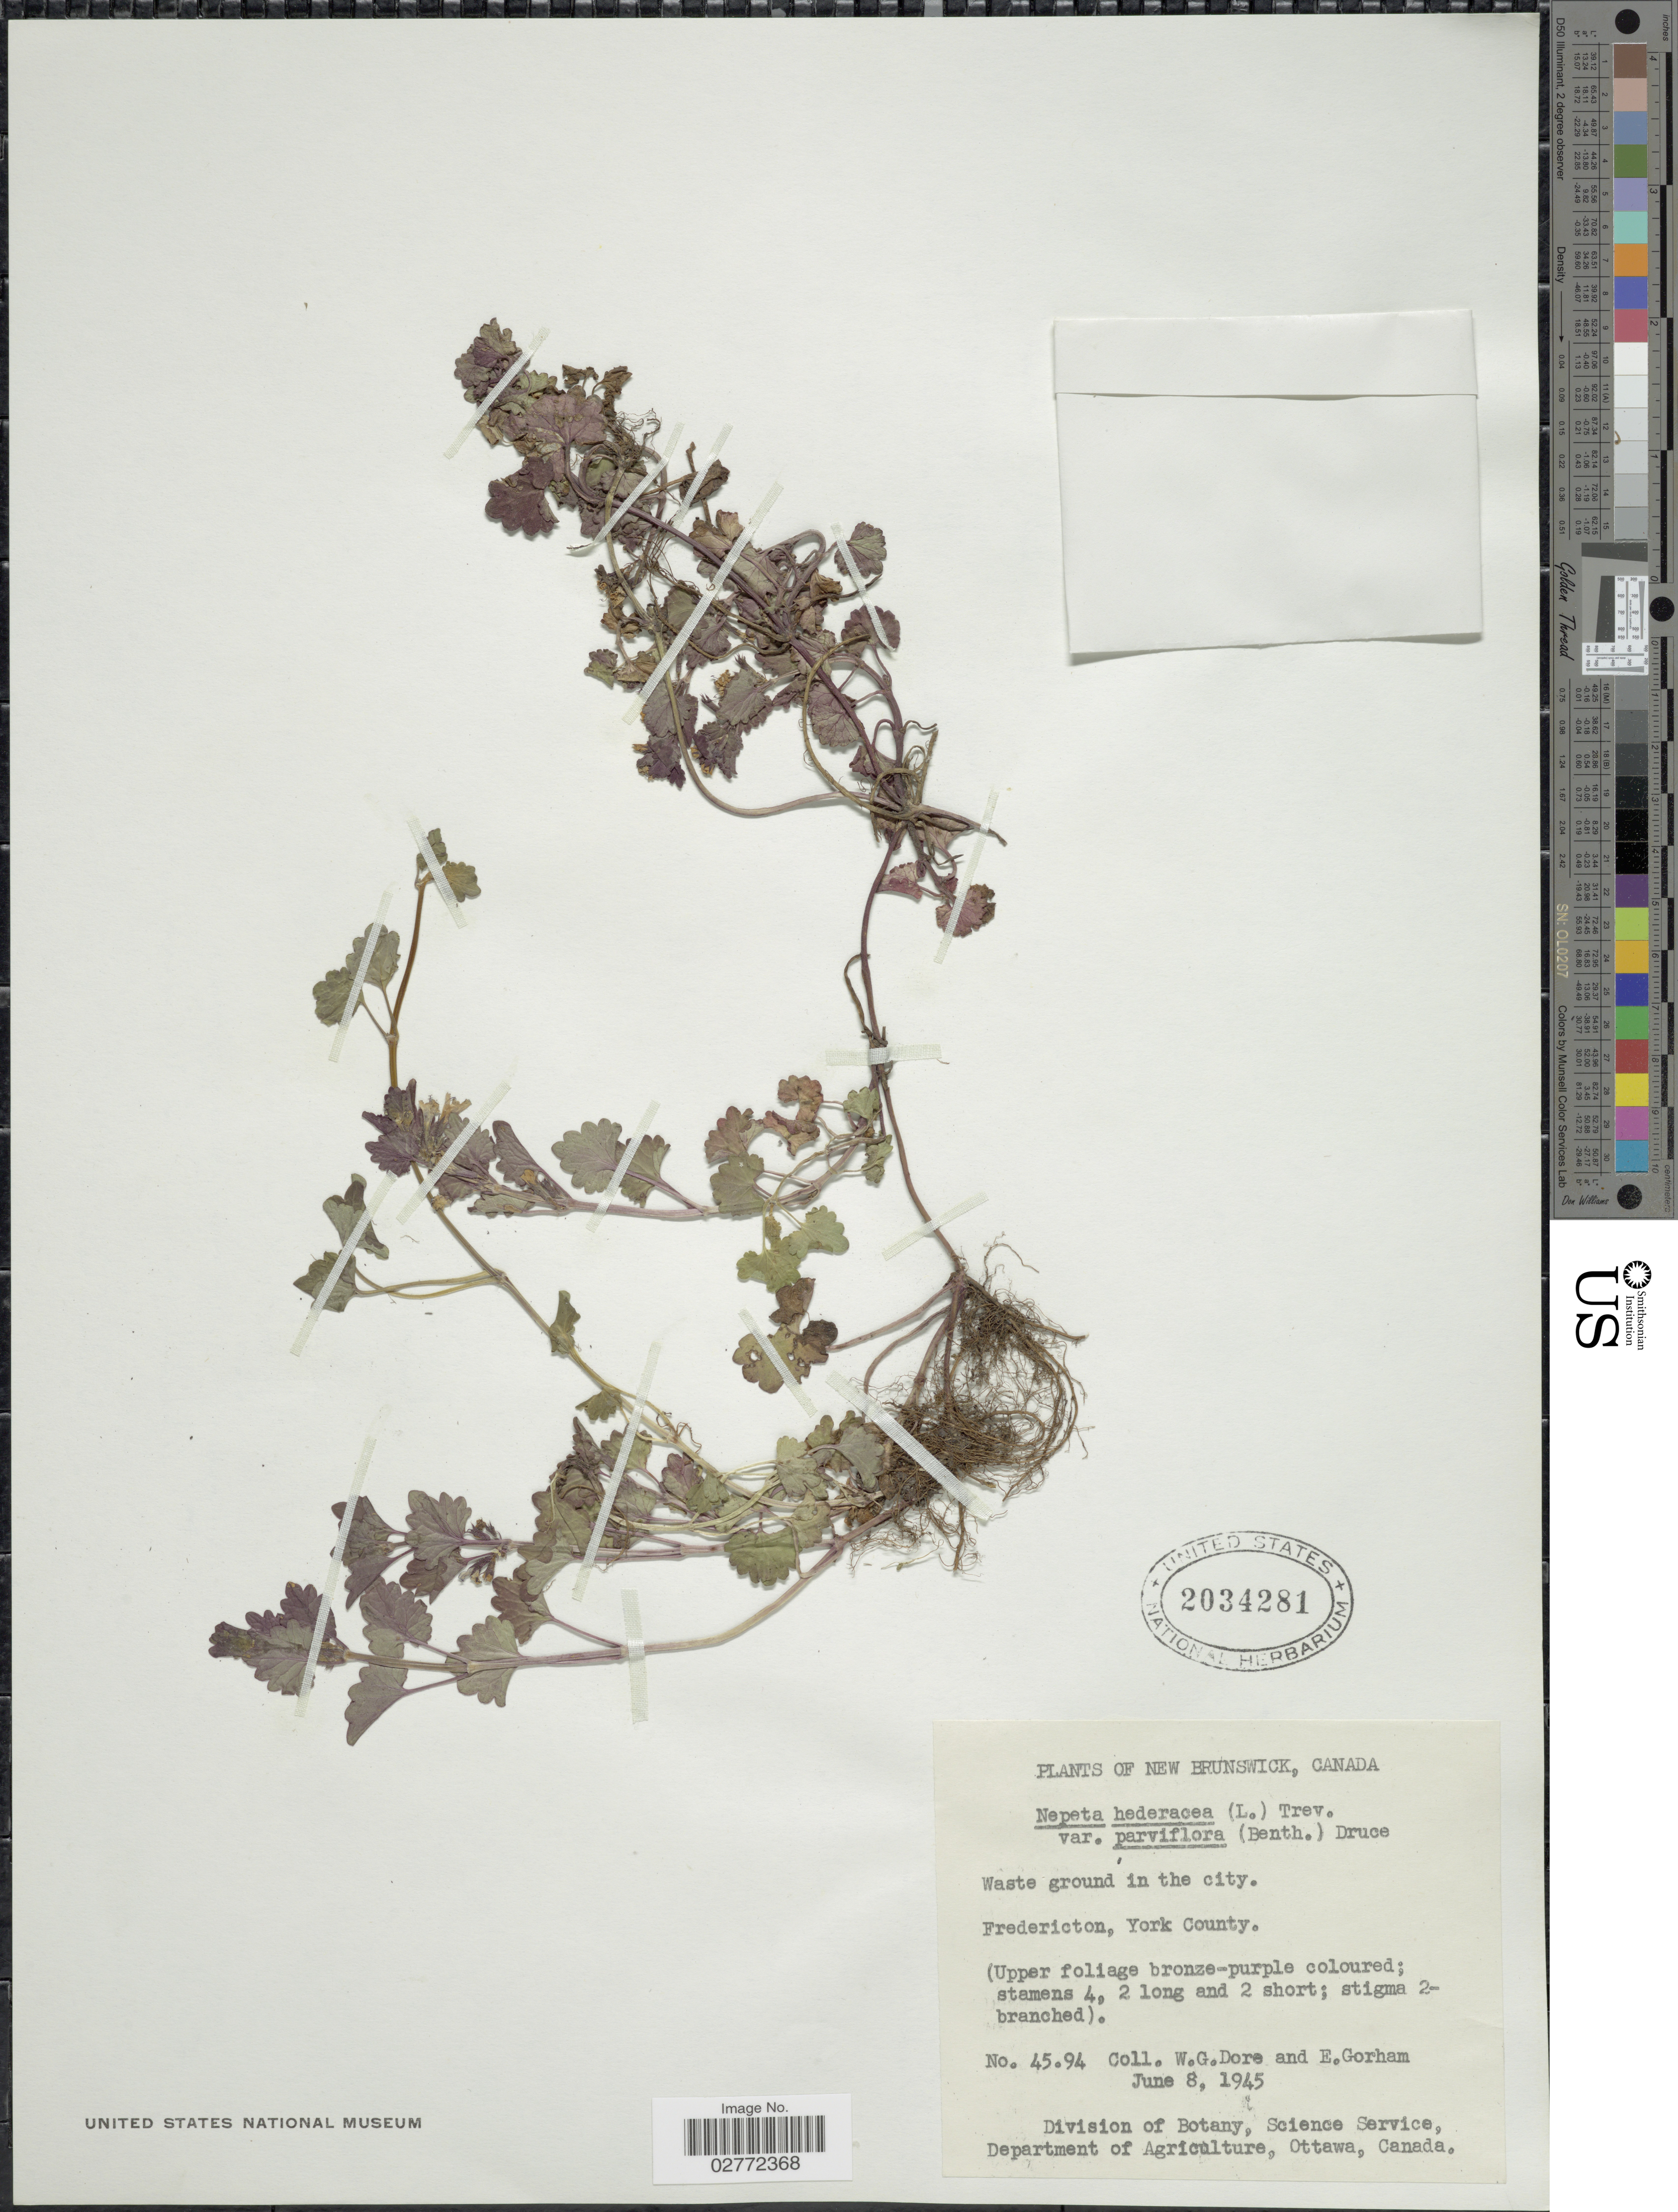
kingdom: Plantae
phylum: Tracheophyta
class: Magnoliopsida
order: Lamiales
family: Lamiaceae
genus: Glechoma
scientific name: Glechoma hederacea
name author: L.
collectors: W. Dore & E. Gorham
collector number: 4594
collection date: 1945-06-08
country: Canada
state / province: New Brunswick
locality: Fredericton, York County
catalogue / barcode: US 2034281